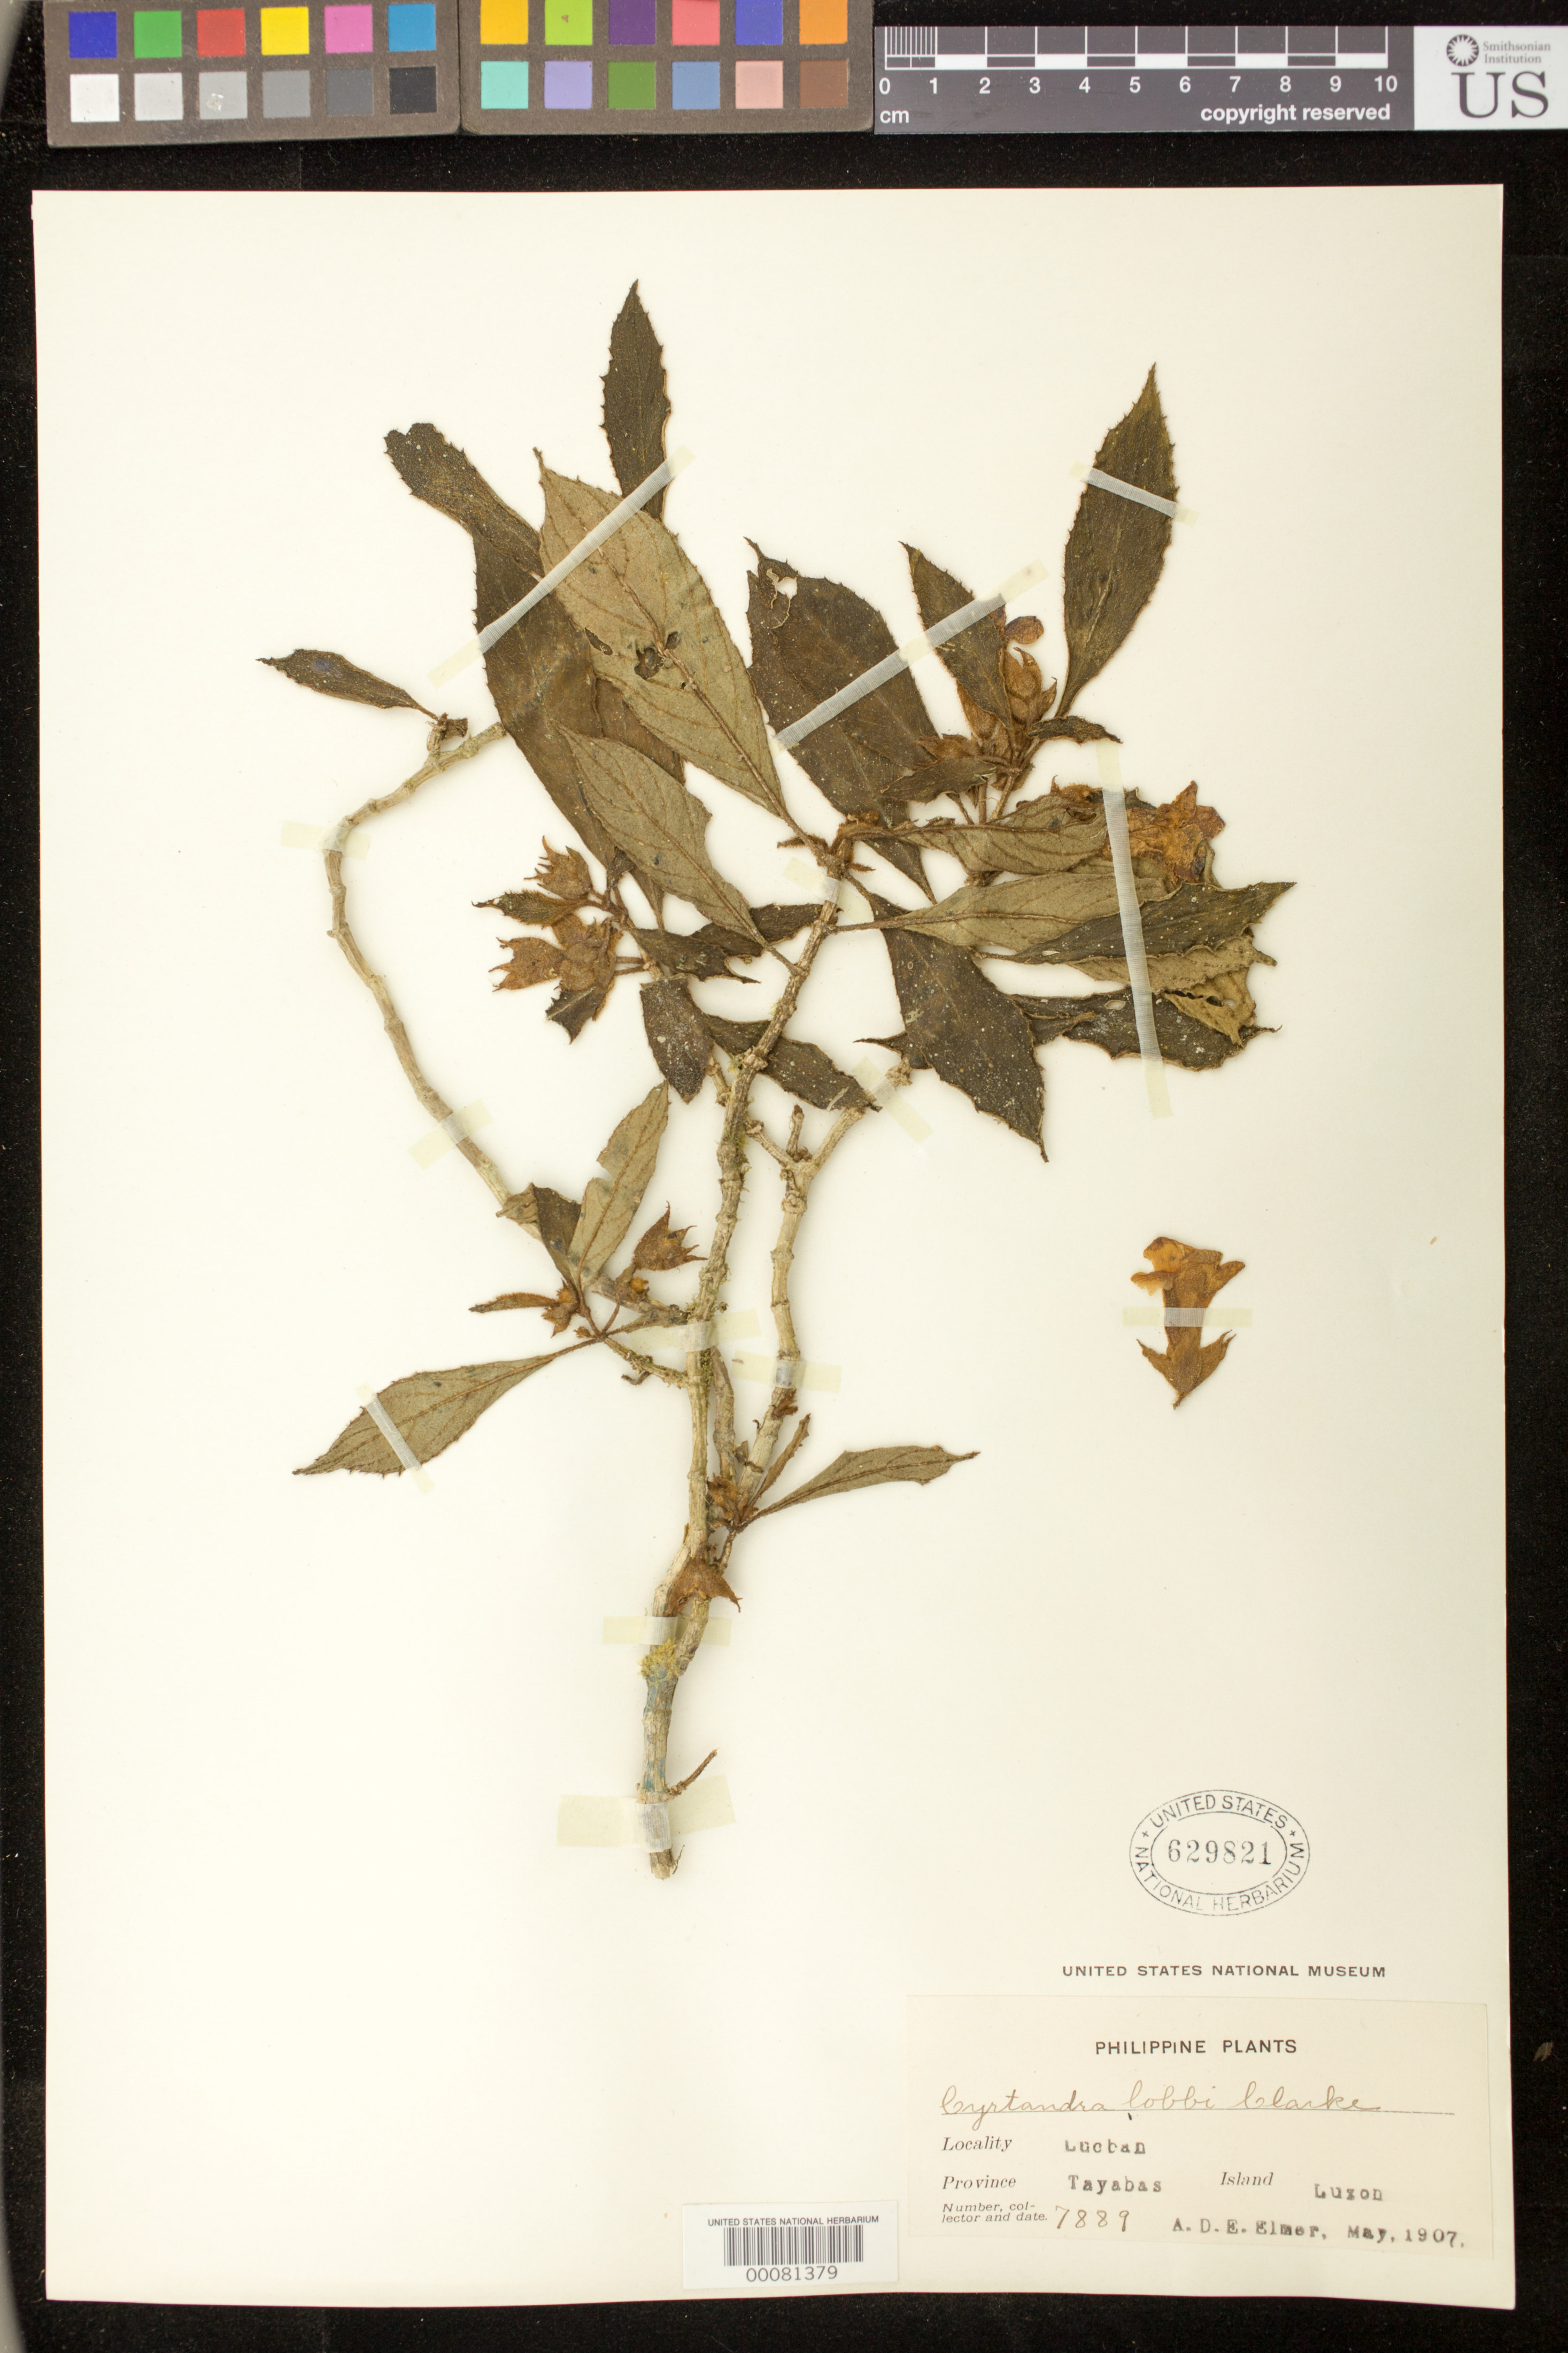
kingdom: Plantae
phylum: Tracheophyta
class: Magnoliopsida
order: Lamiales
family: Gesneriaceae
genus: Cyrtandra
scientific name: Cyrtandra lobbii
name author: C.B. Clarke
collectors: A. D. E. Elmer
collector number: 7889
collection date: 1907-05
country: Philippines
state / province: Calabarzon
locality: Locality Lucban, Province Tayabas, Island Luzon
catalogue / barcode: US 629821